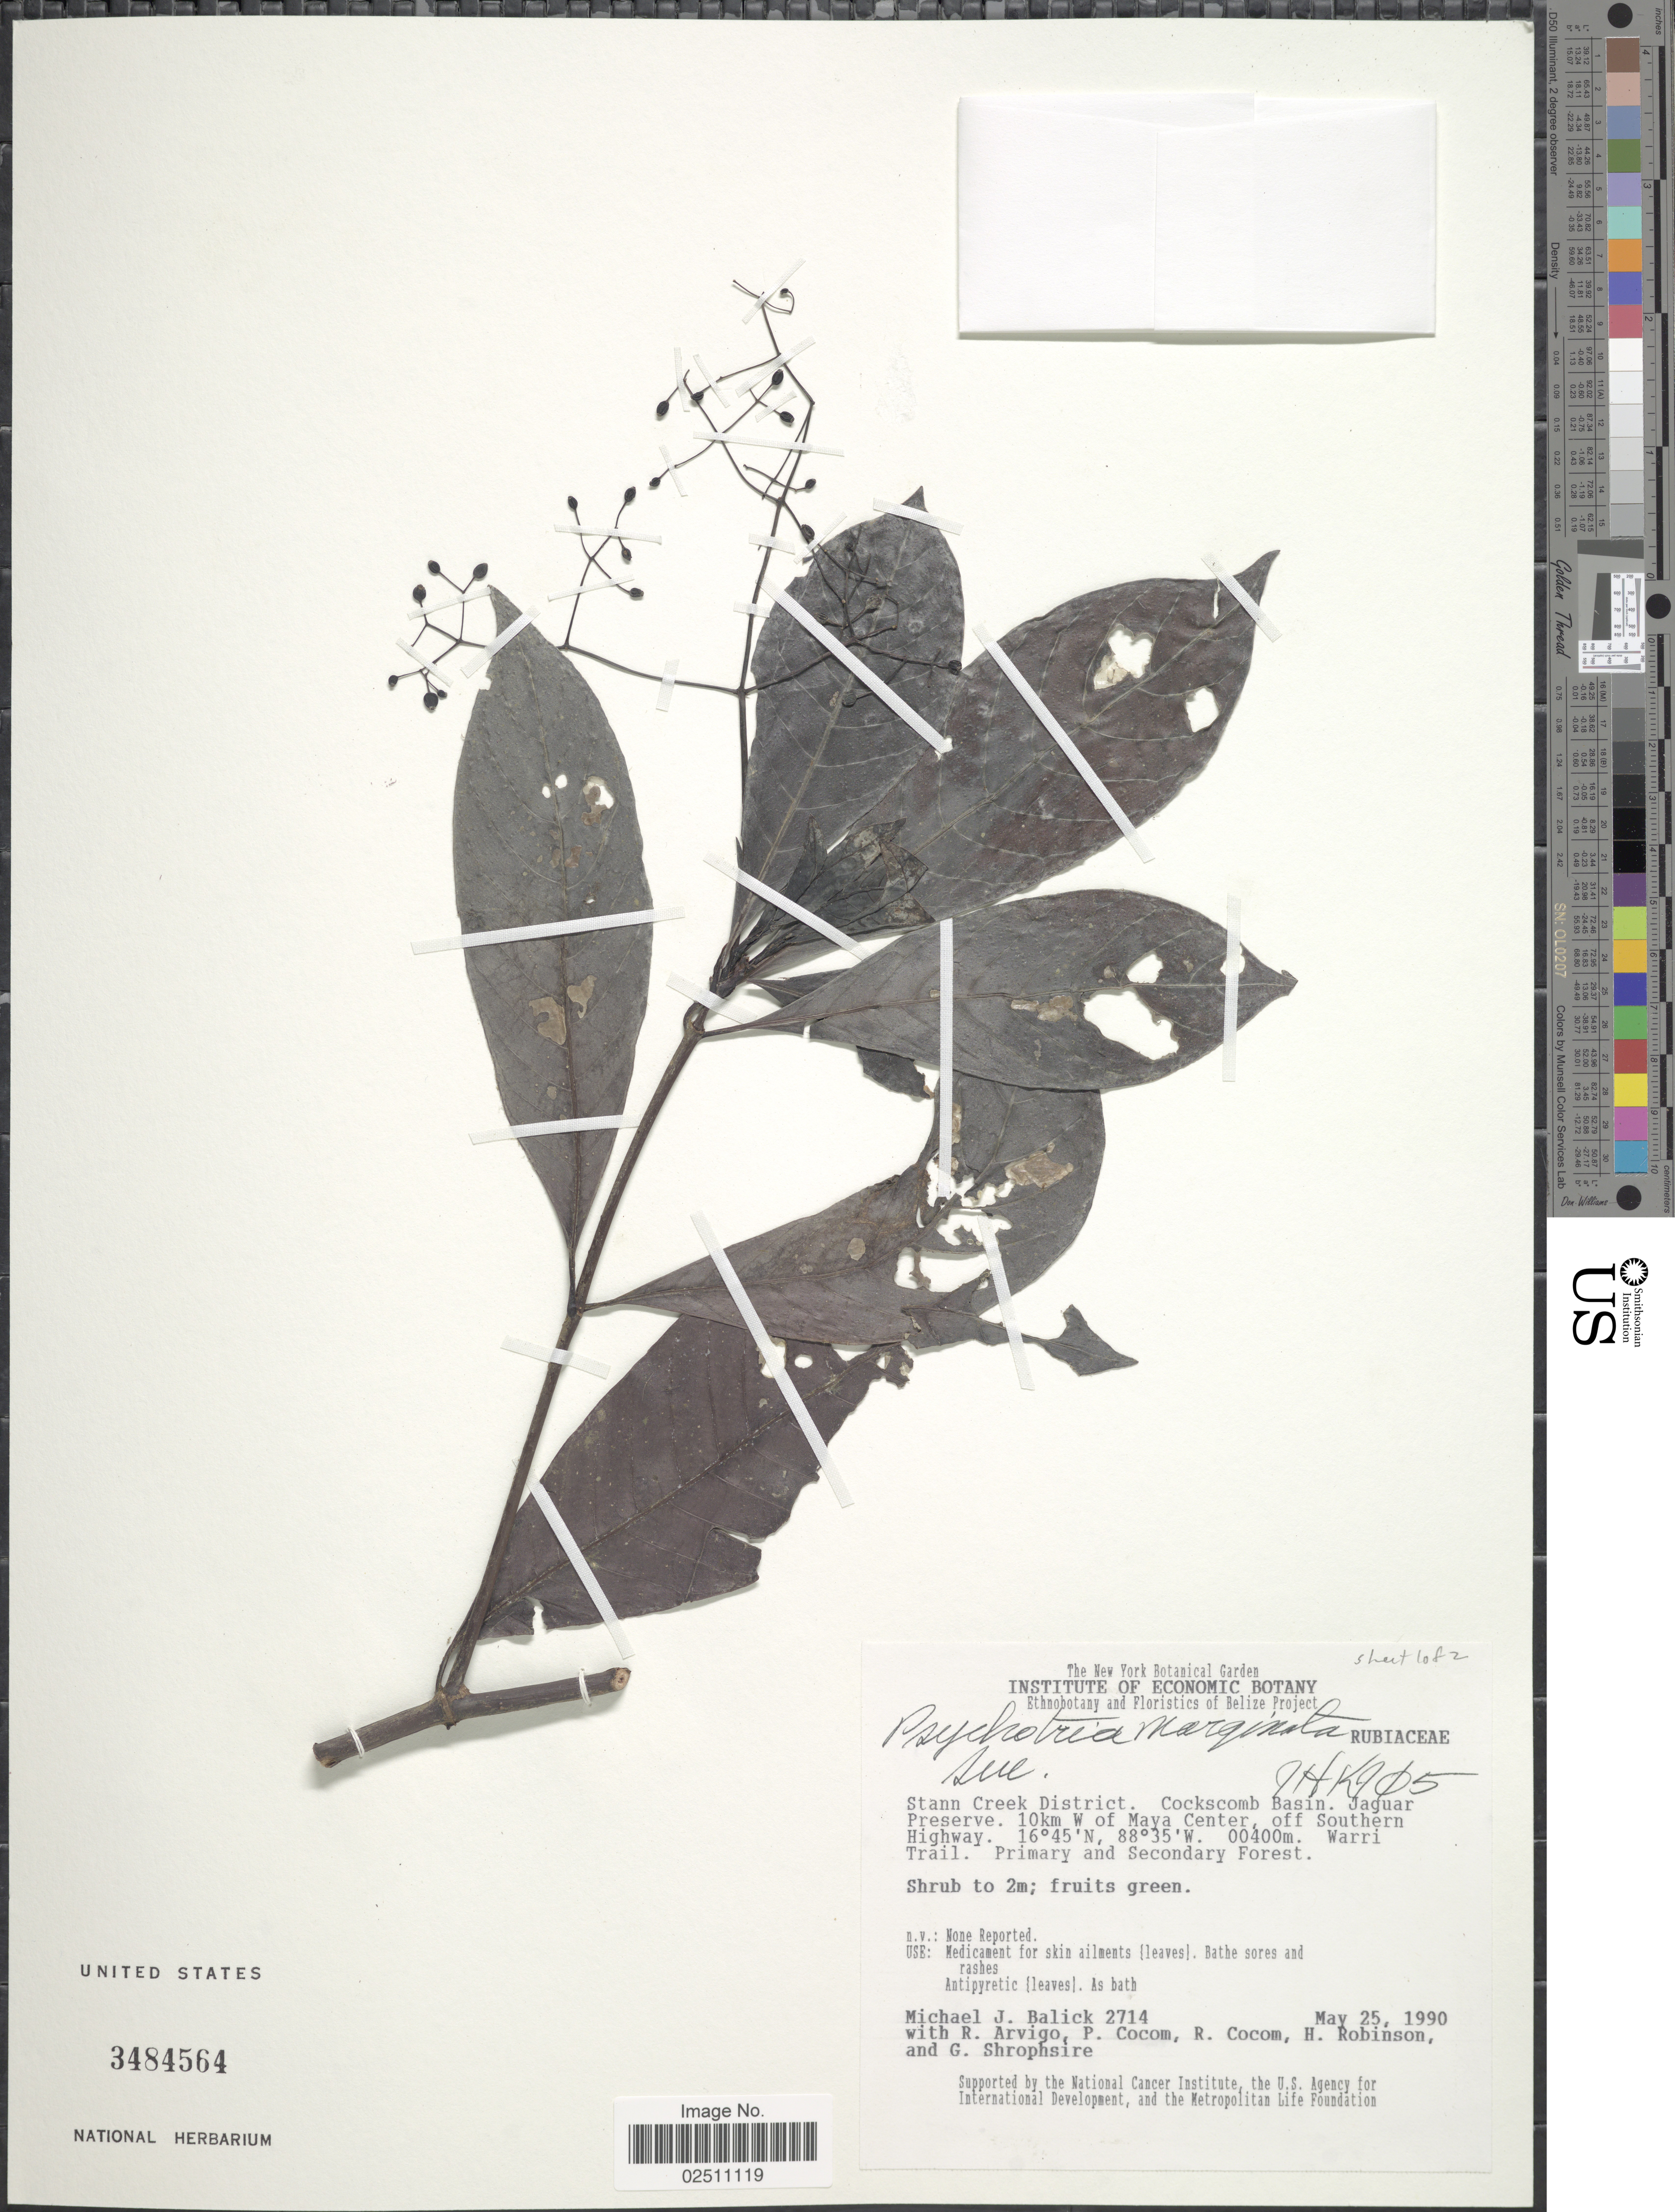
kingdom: Plantae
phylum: Tracheophyta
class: Magnoliopsida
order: Gentianales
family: Rubiaceae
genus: Psychotria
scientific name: Psychotria marginata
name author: Sw.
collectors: M. J. Balick, R. Arvigo, P. Cocom, R. Cocom & et al.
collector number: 2714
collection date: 1990-05-25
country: Belize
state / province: Stann Creek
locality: Cockscomb Basin, Jaguar Preserve , 10 km W of Maya Center, off Southern Highway, Warri Trail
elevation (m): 400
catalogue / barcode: US 3484564